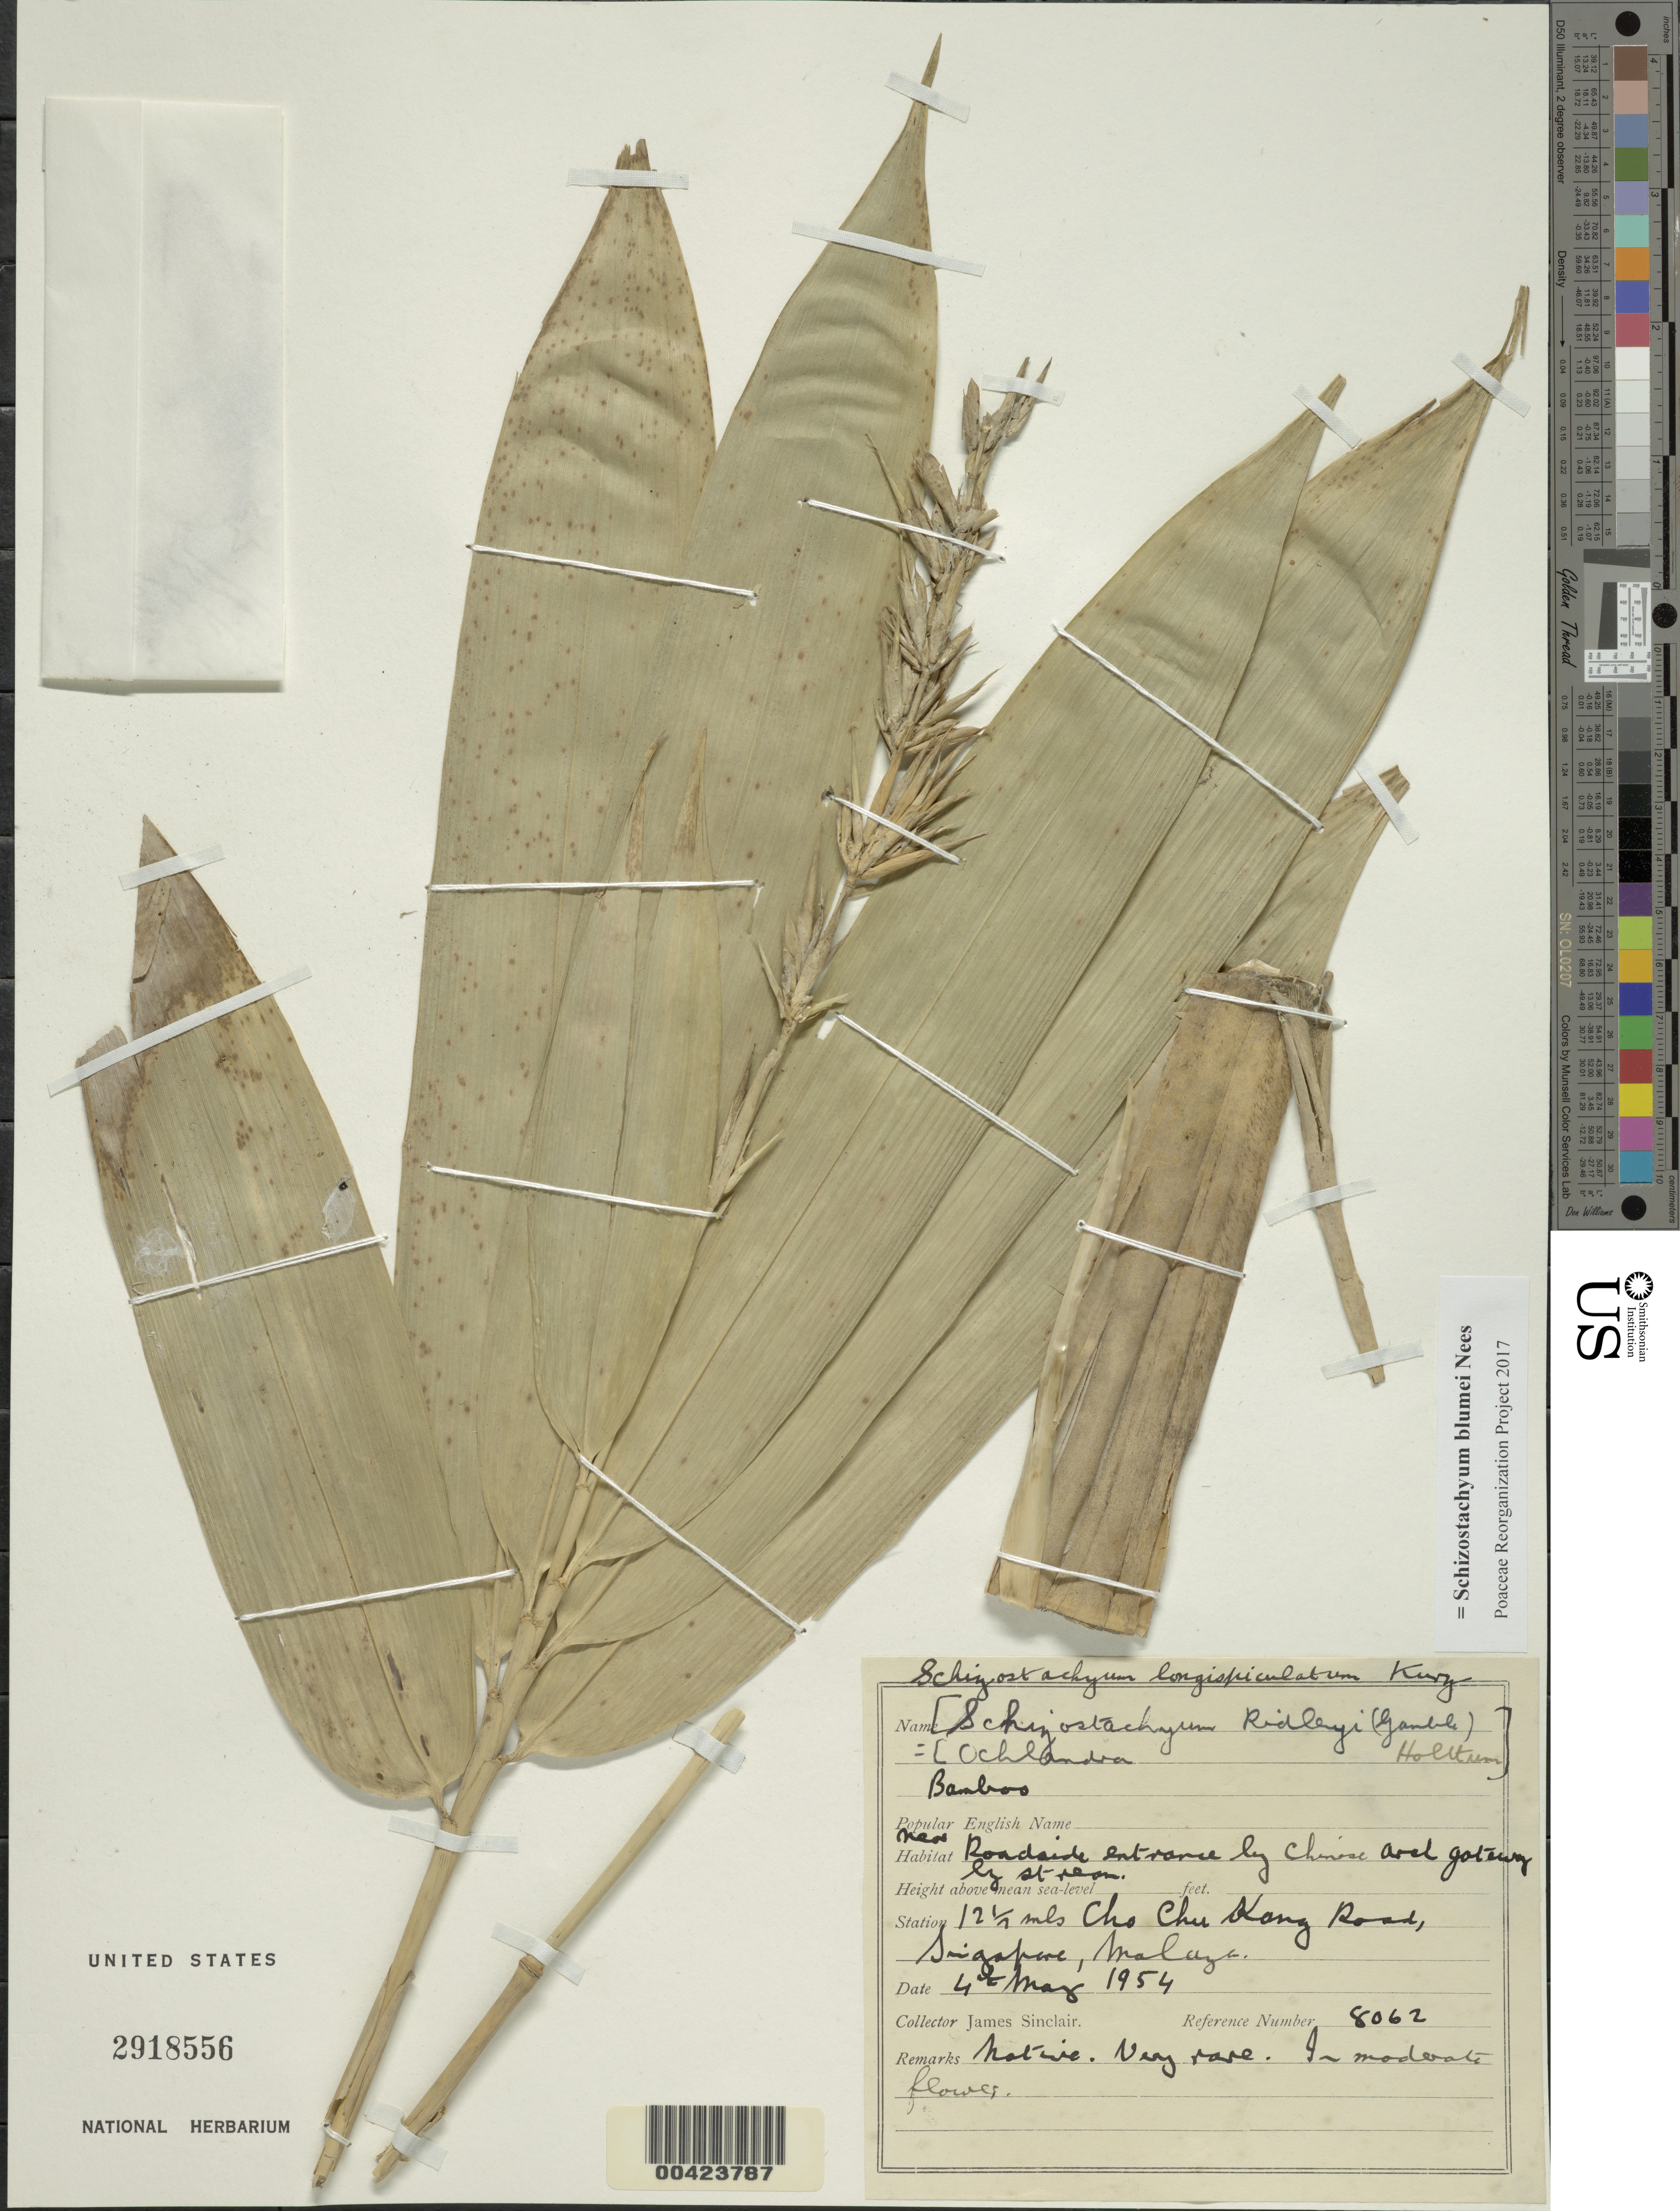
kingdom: Plantae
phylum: Tracheophyta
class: Liliopsida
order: Poales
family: Poaceae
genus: Schizostachyum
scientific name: Schizostachyum blumei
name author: Nees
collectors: J. Sinclair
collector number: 8062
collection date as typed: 04 May 1954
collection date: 1954-05-04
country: Singapore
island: Singapore Island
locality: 12.5 mi cho chu kang road [Malay Peninsula]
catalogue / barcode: US 2918556